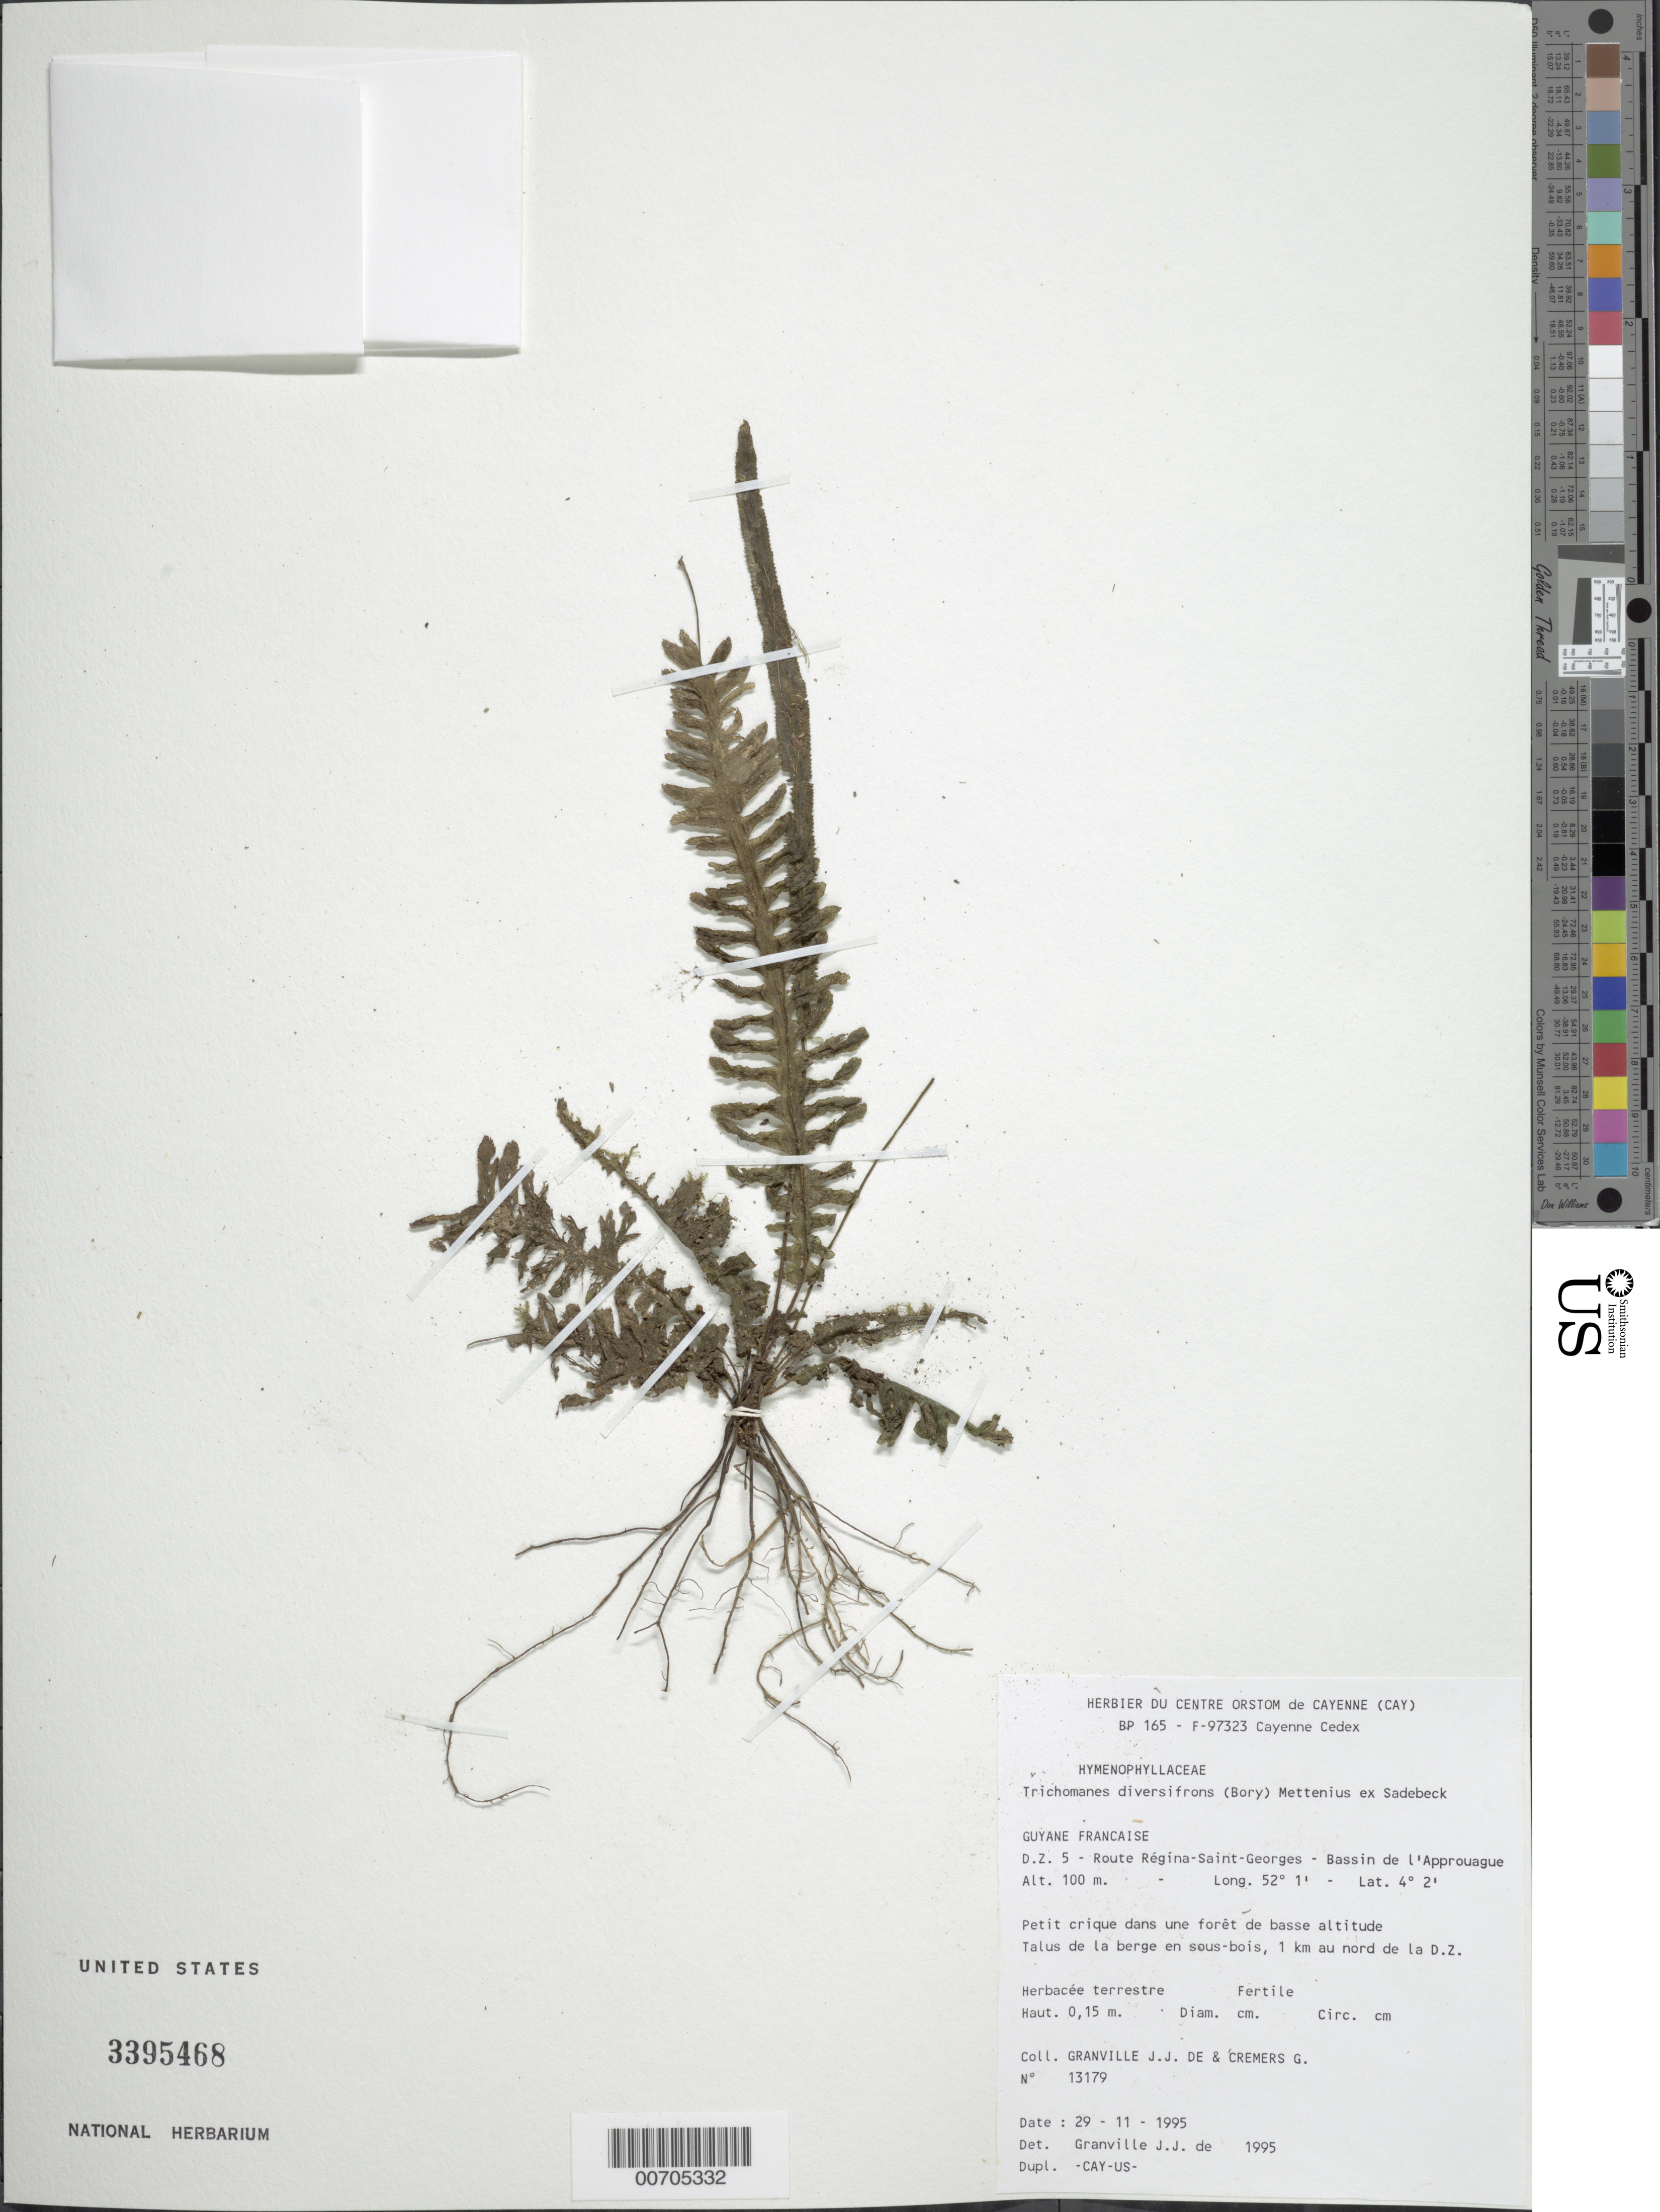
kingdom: Plantae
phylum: Tracheophyta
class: Polypodiopsida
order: Hymenophyllales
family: Hymenophyllaceae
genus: Trichomanes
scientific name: Trichomanes diversifrons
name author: (Bory) Mett. ex Sadeb.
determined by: Granville, J. J. de, (CAY), Institut de Recherche pour le Developpement (IRD) (FRENCH GUIANA)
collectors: J.-J. de Granville & G. Cremers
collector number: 13179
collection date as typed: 29-Nov-95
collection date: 1995-11-29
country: French Guiana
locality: Route Regina-Saint-Georges, D.Z. 5, Bassin de l'Approuague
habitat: Small creek in low forest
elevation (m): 100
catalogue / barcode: US 3395468